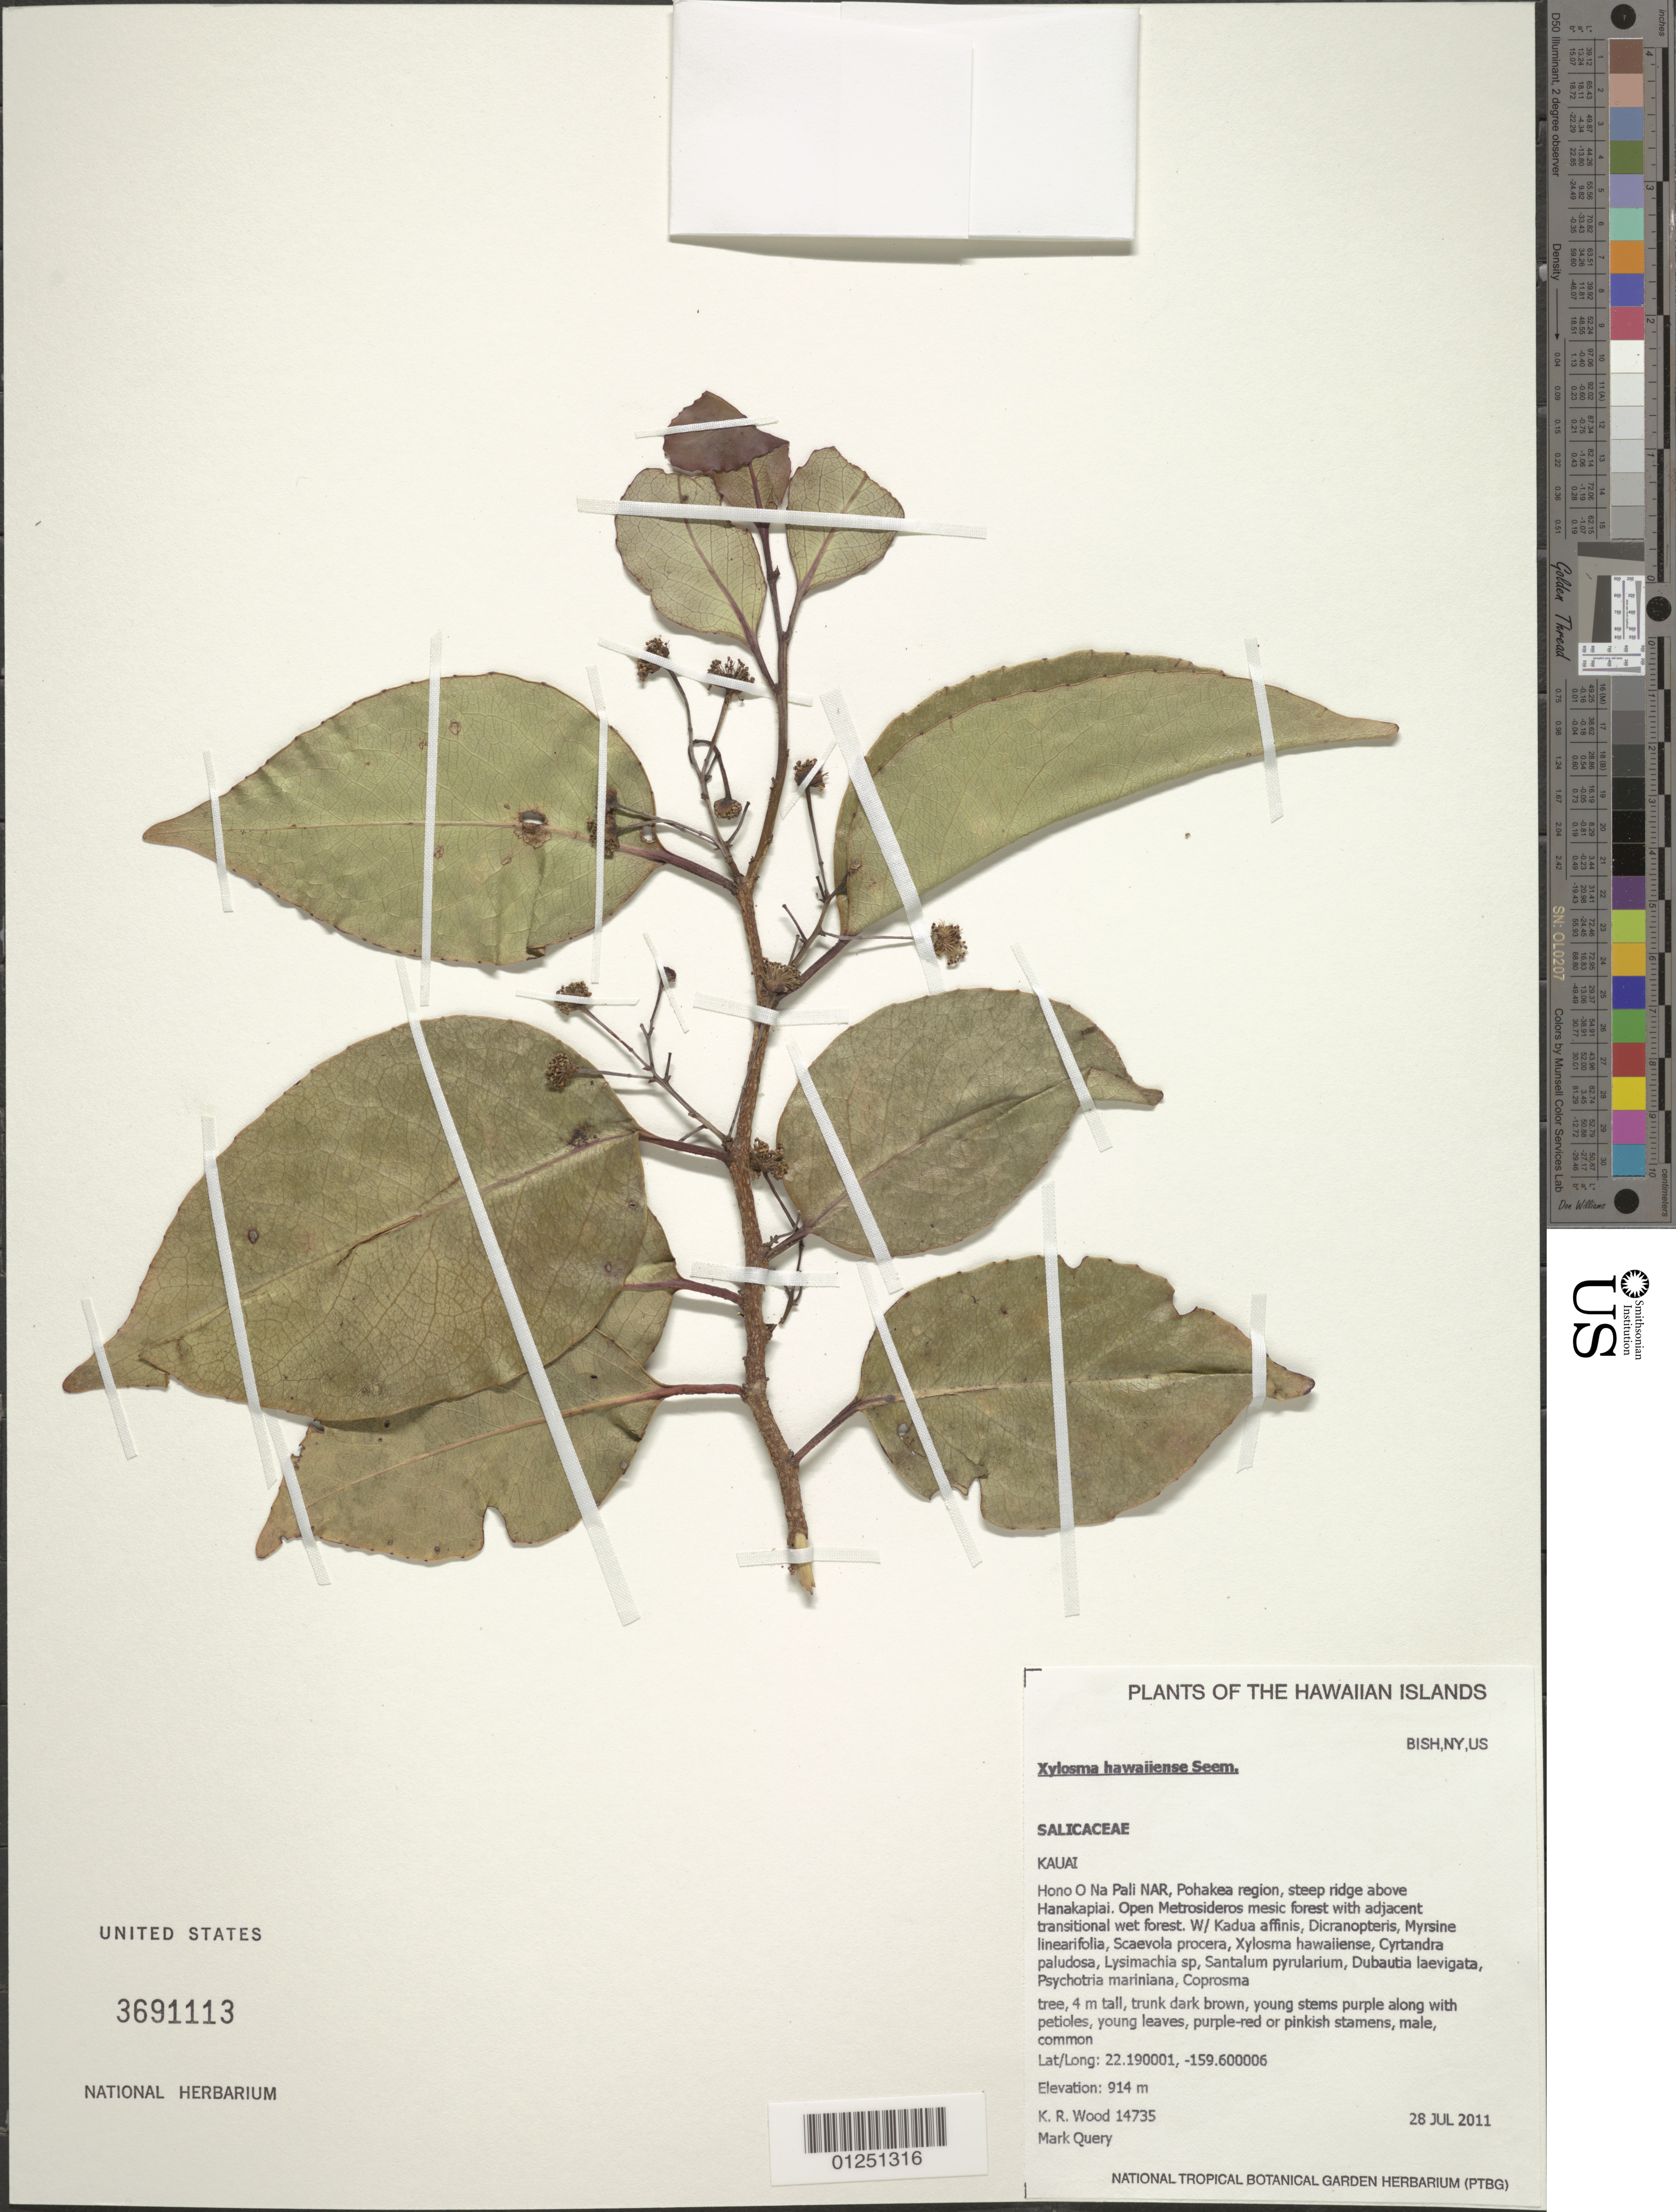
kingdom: Plantae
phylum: Tracheophyta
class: Magnoliopsida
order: Malpighiales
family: Salicaceae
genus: Xylosma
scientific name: Xylosma hawaiensis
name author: Seem.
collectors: K. R. Wood & M. Query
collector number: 14735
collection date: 2011-07-28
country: United States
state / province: Hawaii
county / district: Kaui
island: Kaua'i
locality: Hono O Na'Pali NAR, Pohakea region, steep ridge above Hanakapiai.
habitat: Mesic forest with adjacent transition wet forest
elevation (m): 914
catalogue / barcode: US 3691113